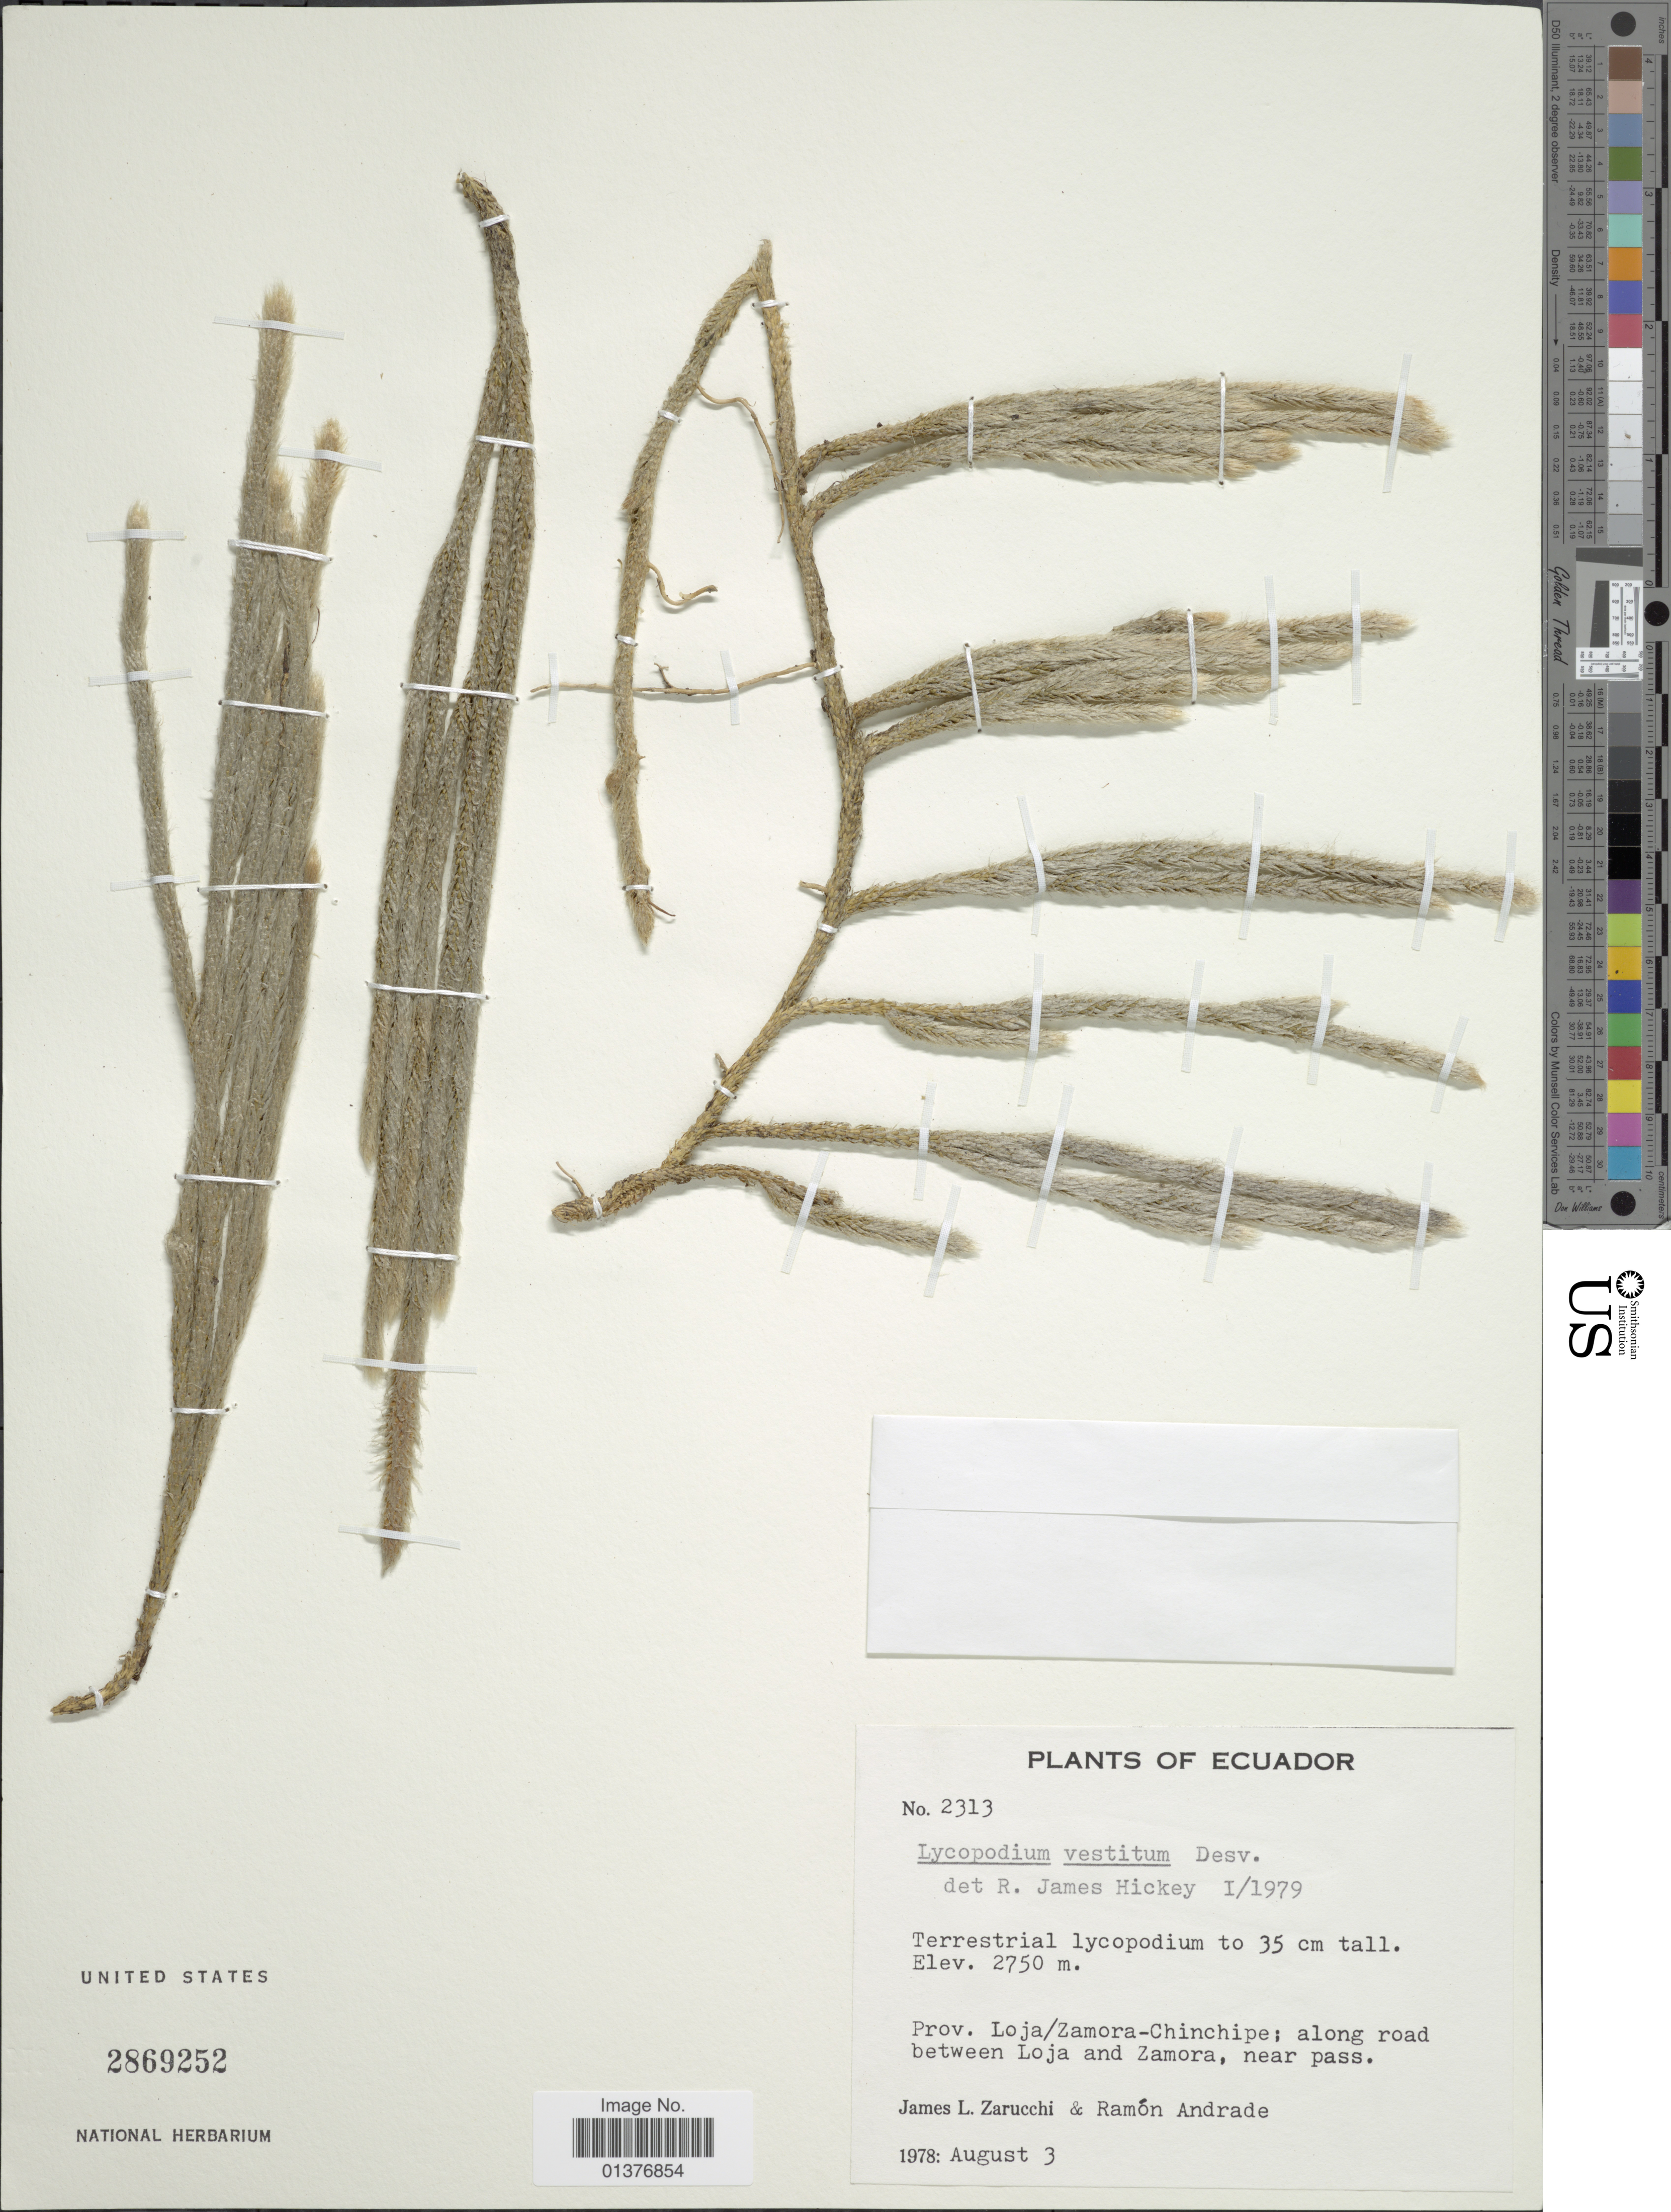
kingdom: Plantae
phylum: Tracheophyta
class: Lycopodiopsida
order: Lycopodiales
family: Lycopodiaceae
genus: Lycopodium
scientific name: Lycopodium vestitum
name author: Desv. ex Poir.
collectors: J. L. Zarucchi & R. Andrade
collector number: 2313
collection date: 1978-08-03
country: Ecuador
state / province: Loja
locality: Prov. Loja/Zamora-Chinchipe; along road between Loja and Zamora, near pass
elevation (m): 2750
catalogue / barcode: US 2869252